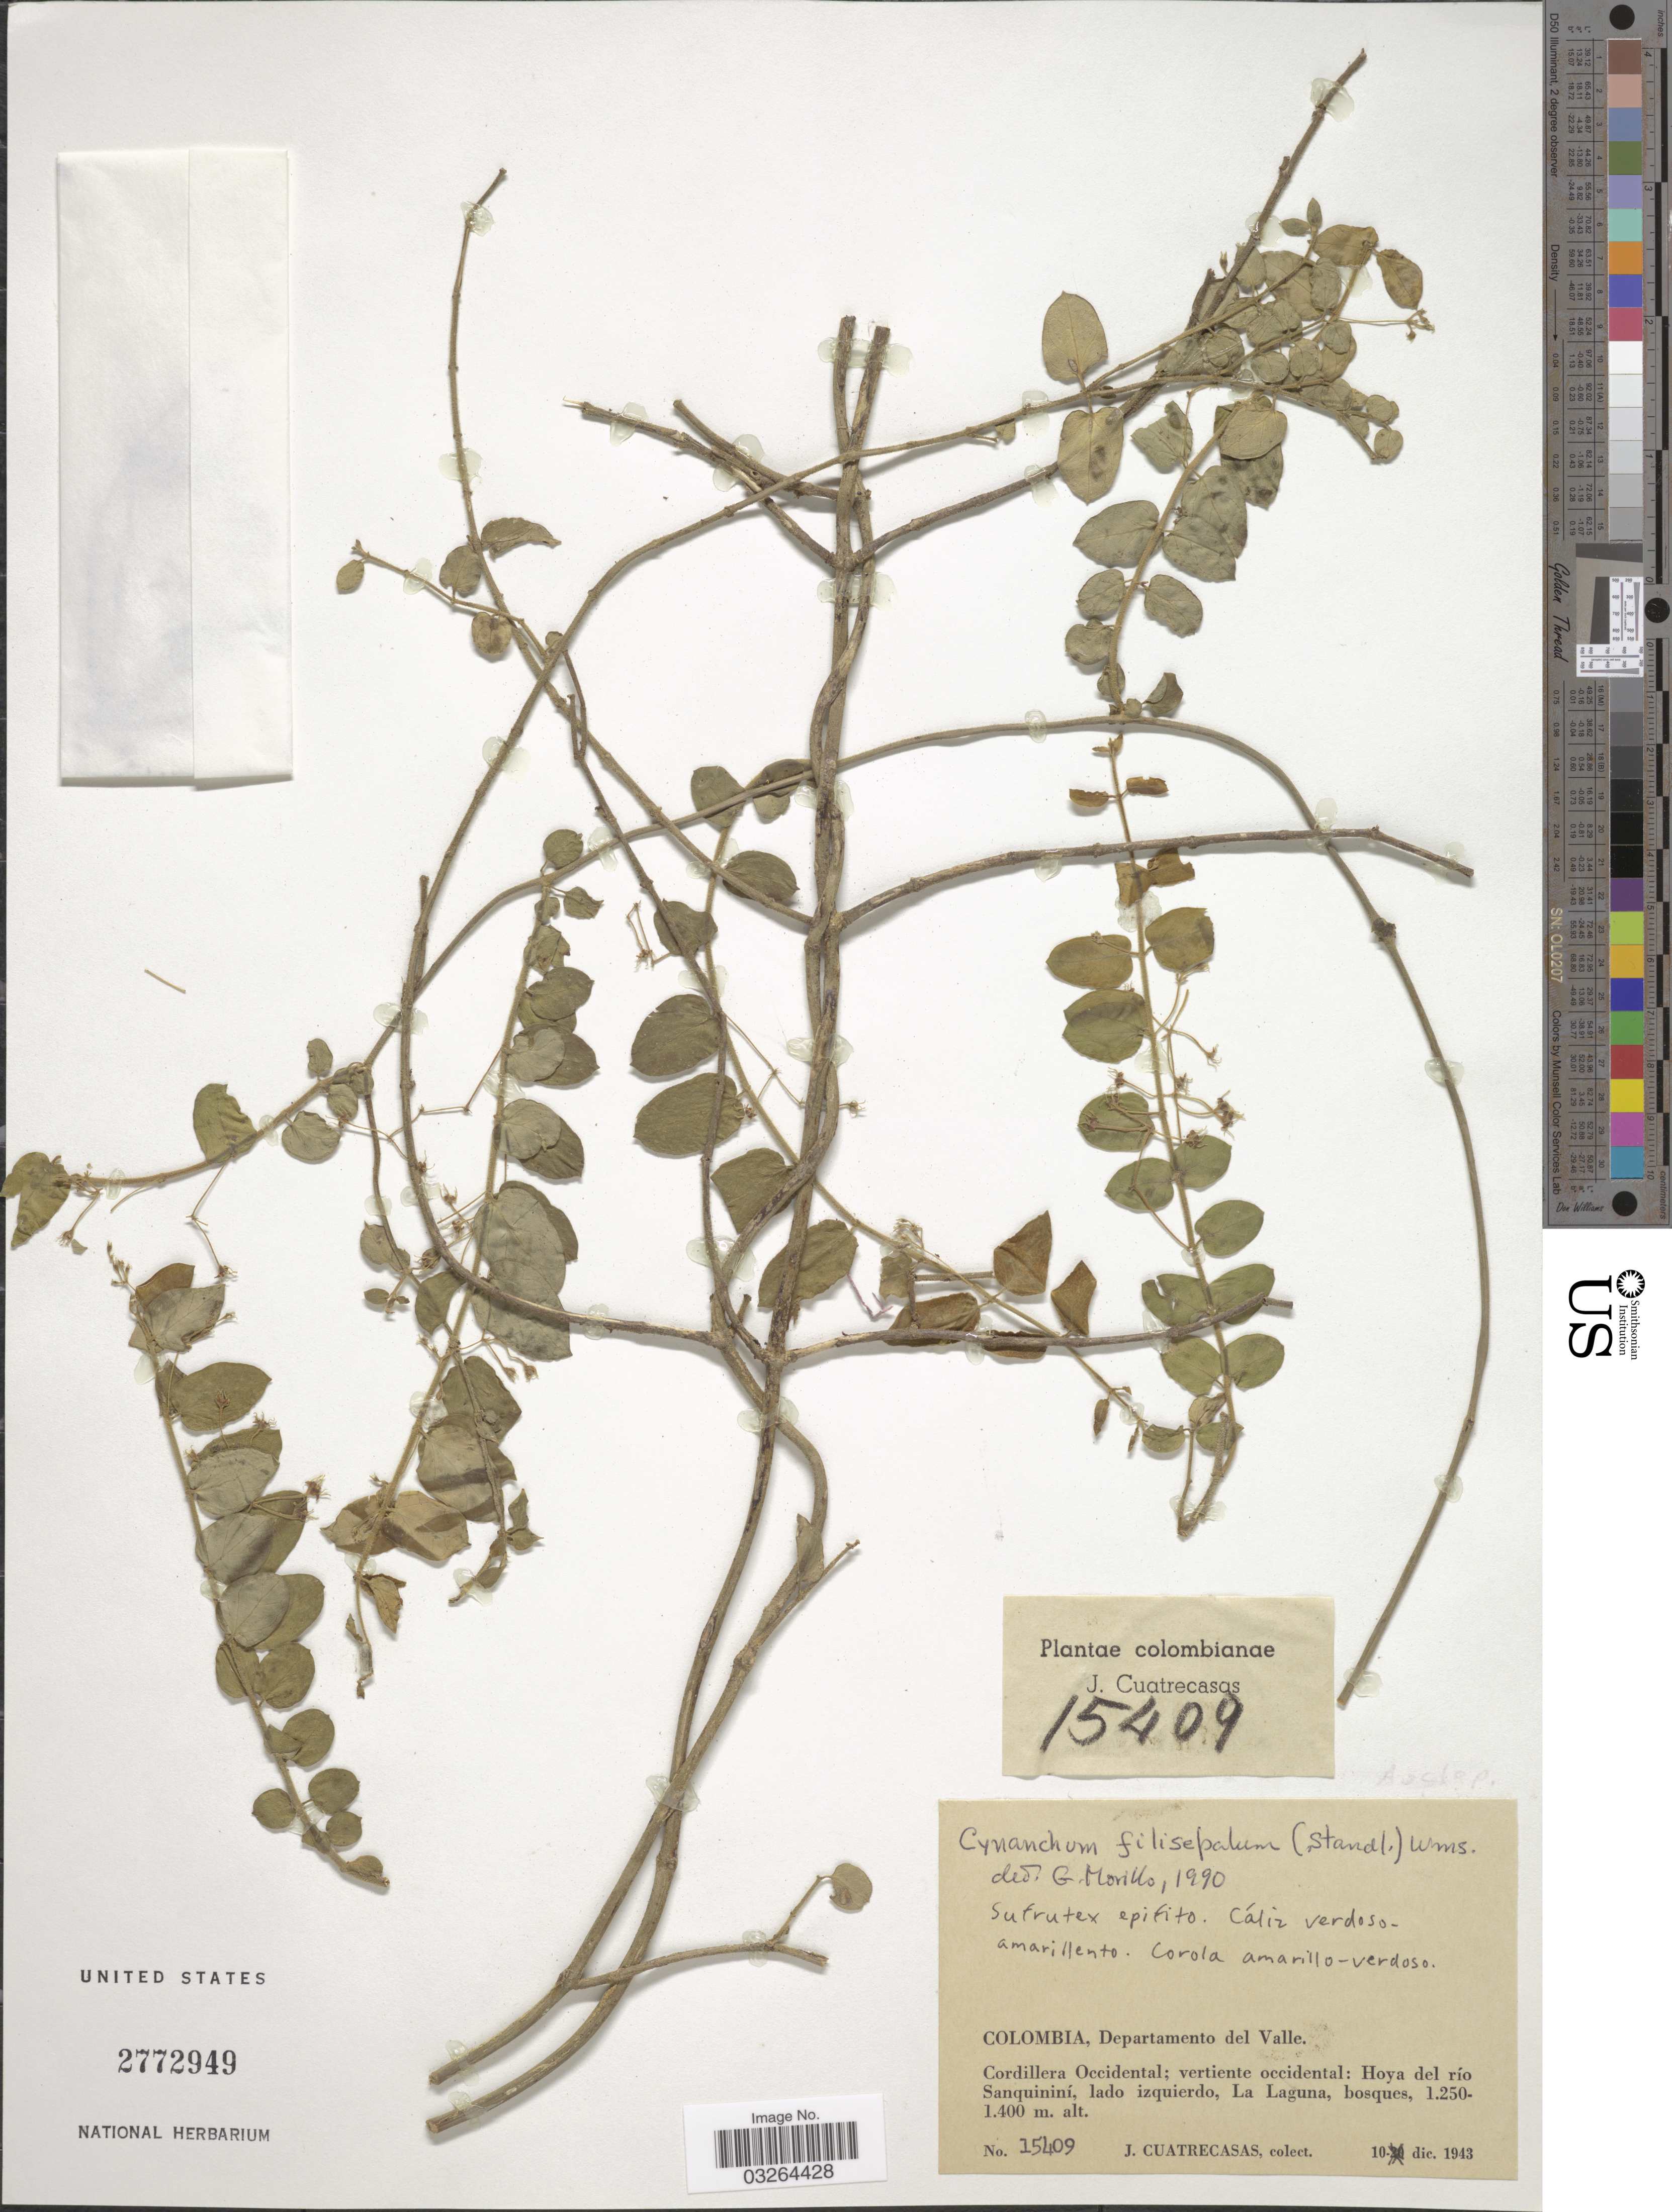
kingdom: Plantae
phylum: Tracheophyta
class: Magnoliopsida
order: Gentianales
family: Apocynaceae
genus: Scyphostelma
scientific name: Scyphostelma filisepalum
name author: (Standl.) Liede & Meve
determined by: Liede-Schumann, Sigrid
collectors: J. Cuatrecasas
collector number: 15409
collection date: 1943-12-10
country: Colombia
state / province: Valle del Cauca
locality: Departamento del Valle. Cordillera Occidental; vertiente occidental: Hoya del río Sanquininí, lado izquierdo, La Laguna.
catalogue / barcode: US 2772949